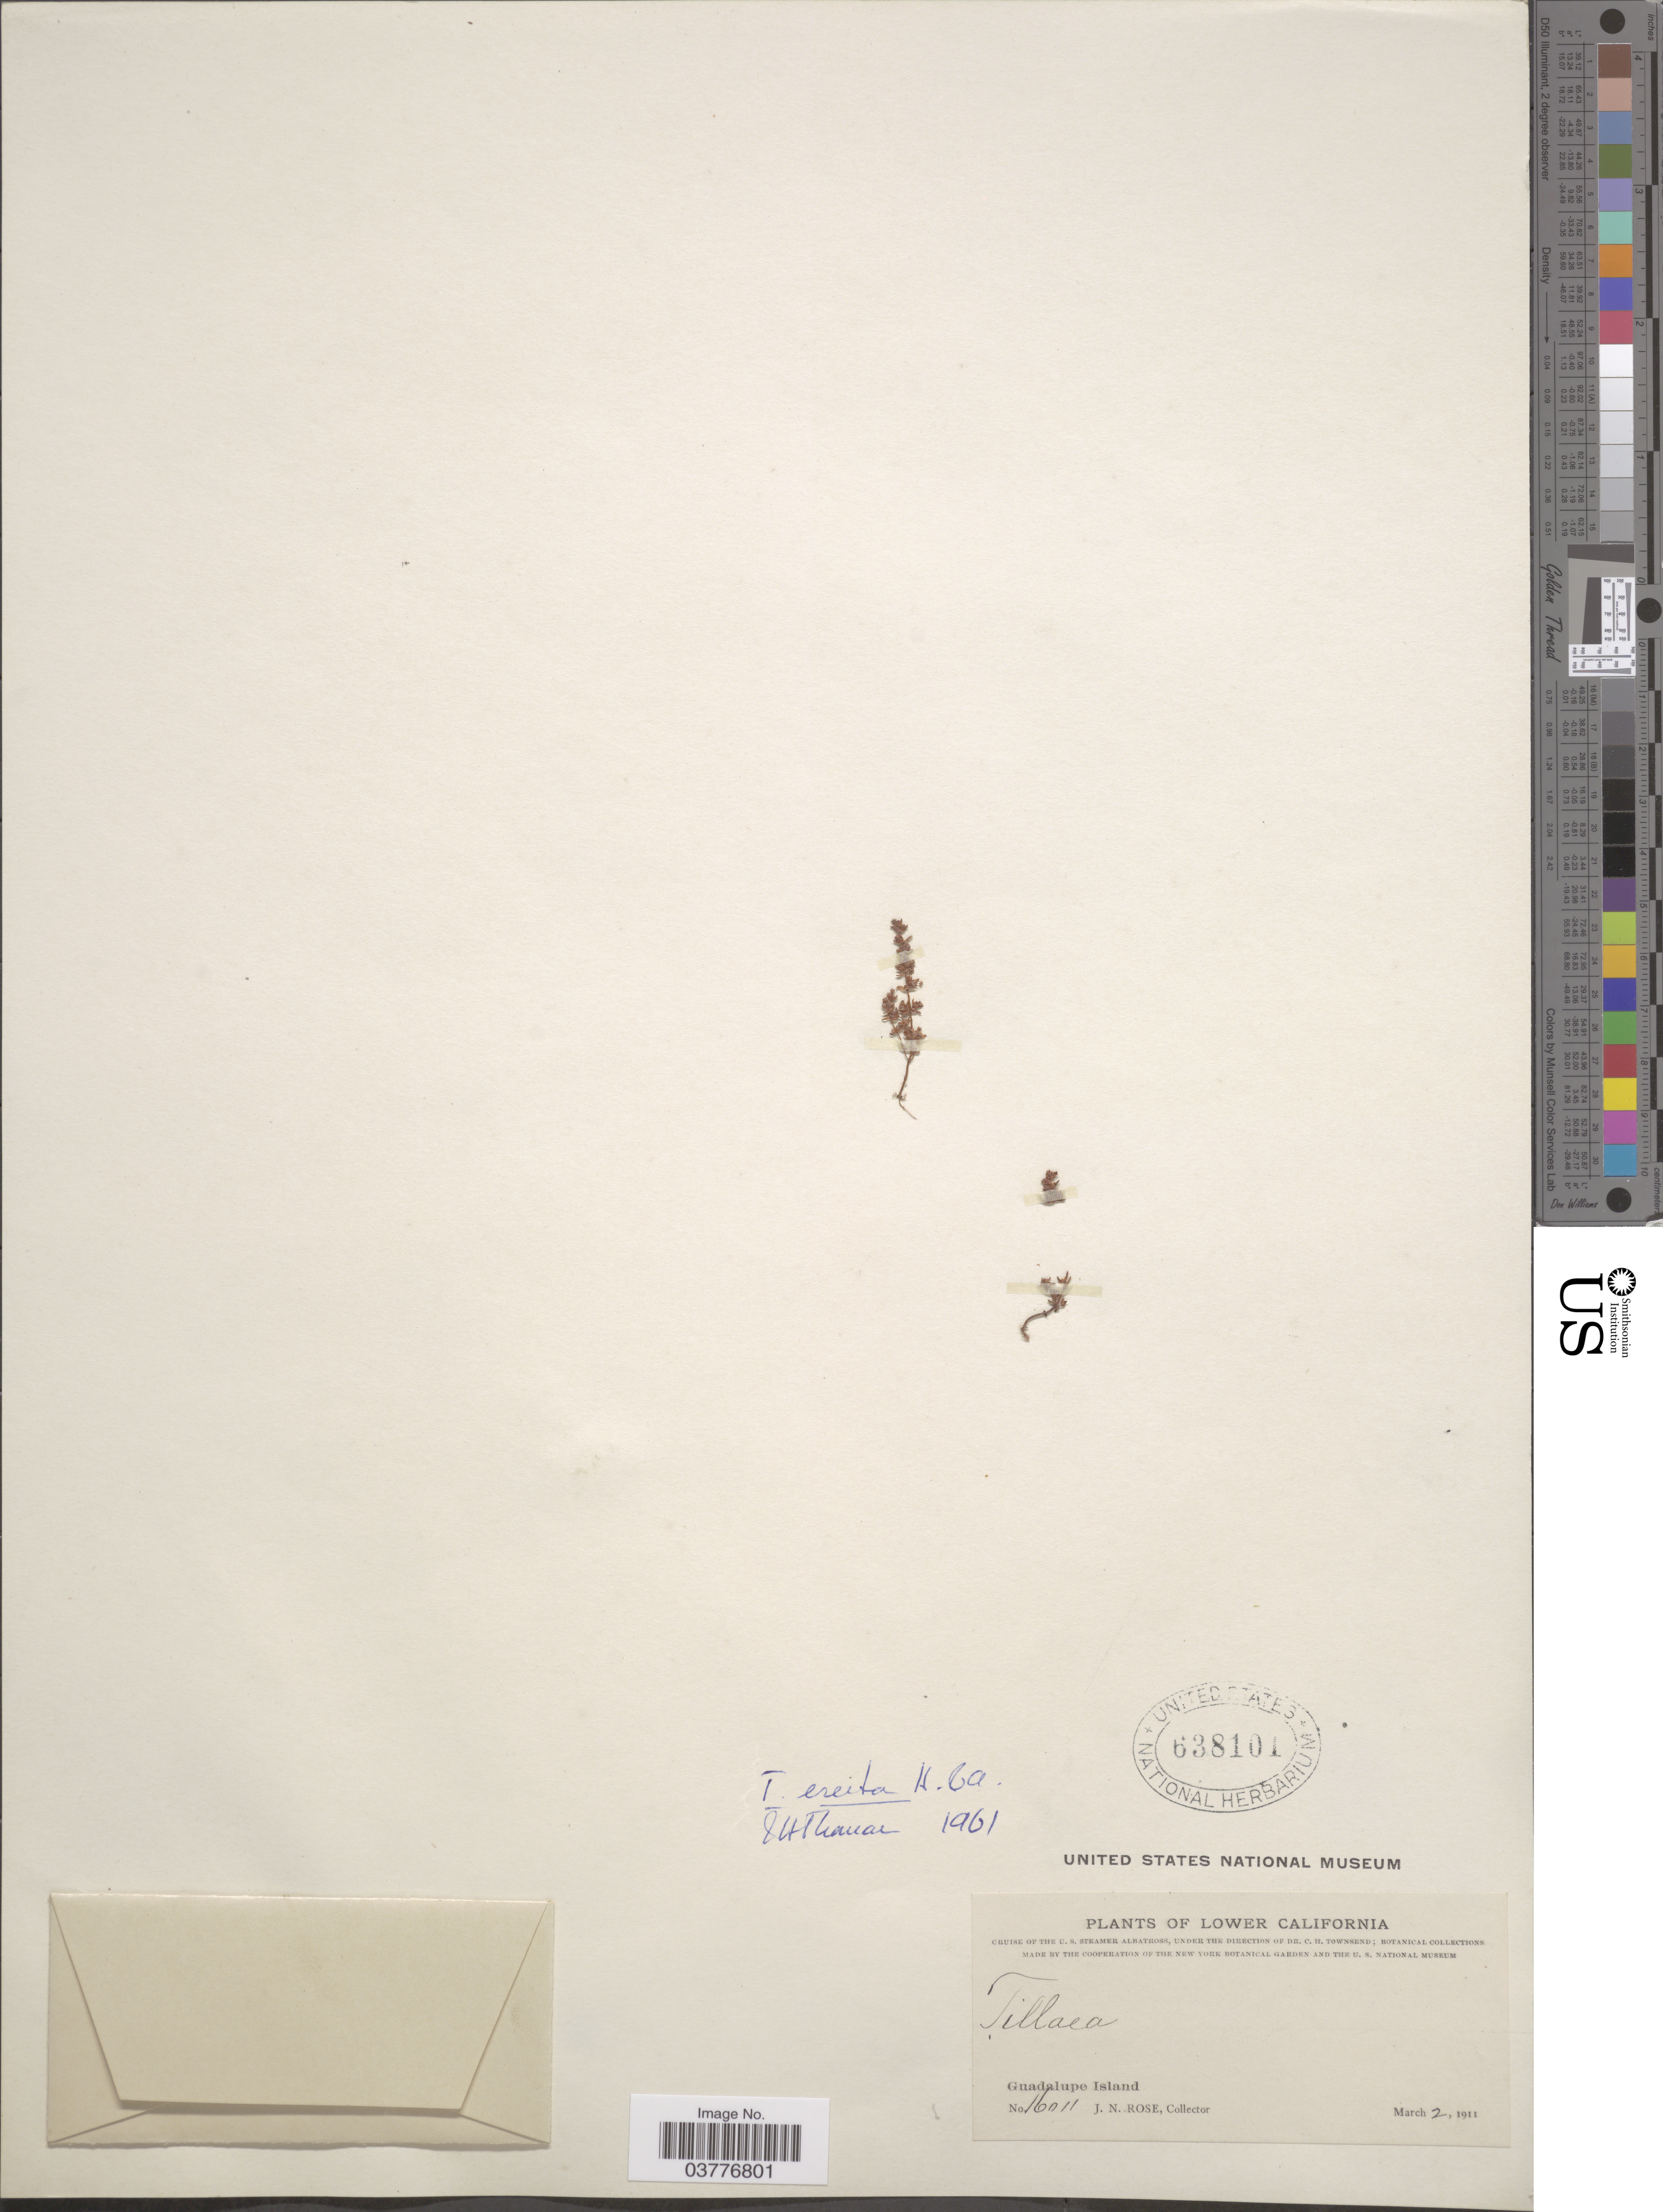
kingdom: Plantae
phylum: Tracheophyta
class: Magnoliopsida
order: Saxifragales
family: Crassulaceae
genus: Crassula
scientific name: Crassula connata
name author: (Ruiz & Pav.) A. Berger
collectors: J. N. Rose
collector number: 16011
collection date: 1911-03-02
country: Mexico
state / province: Baja California Norte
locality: Lower California. Guadalupe Island.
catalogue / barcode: US 638101